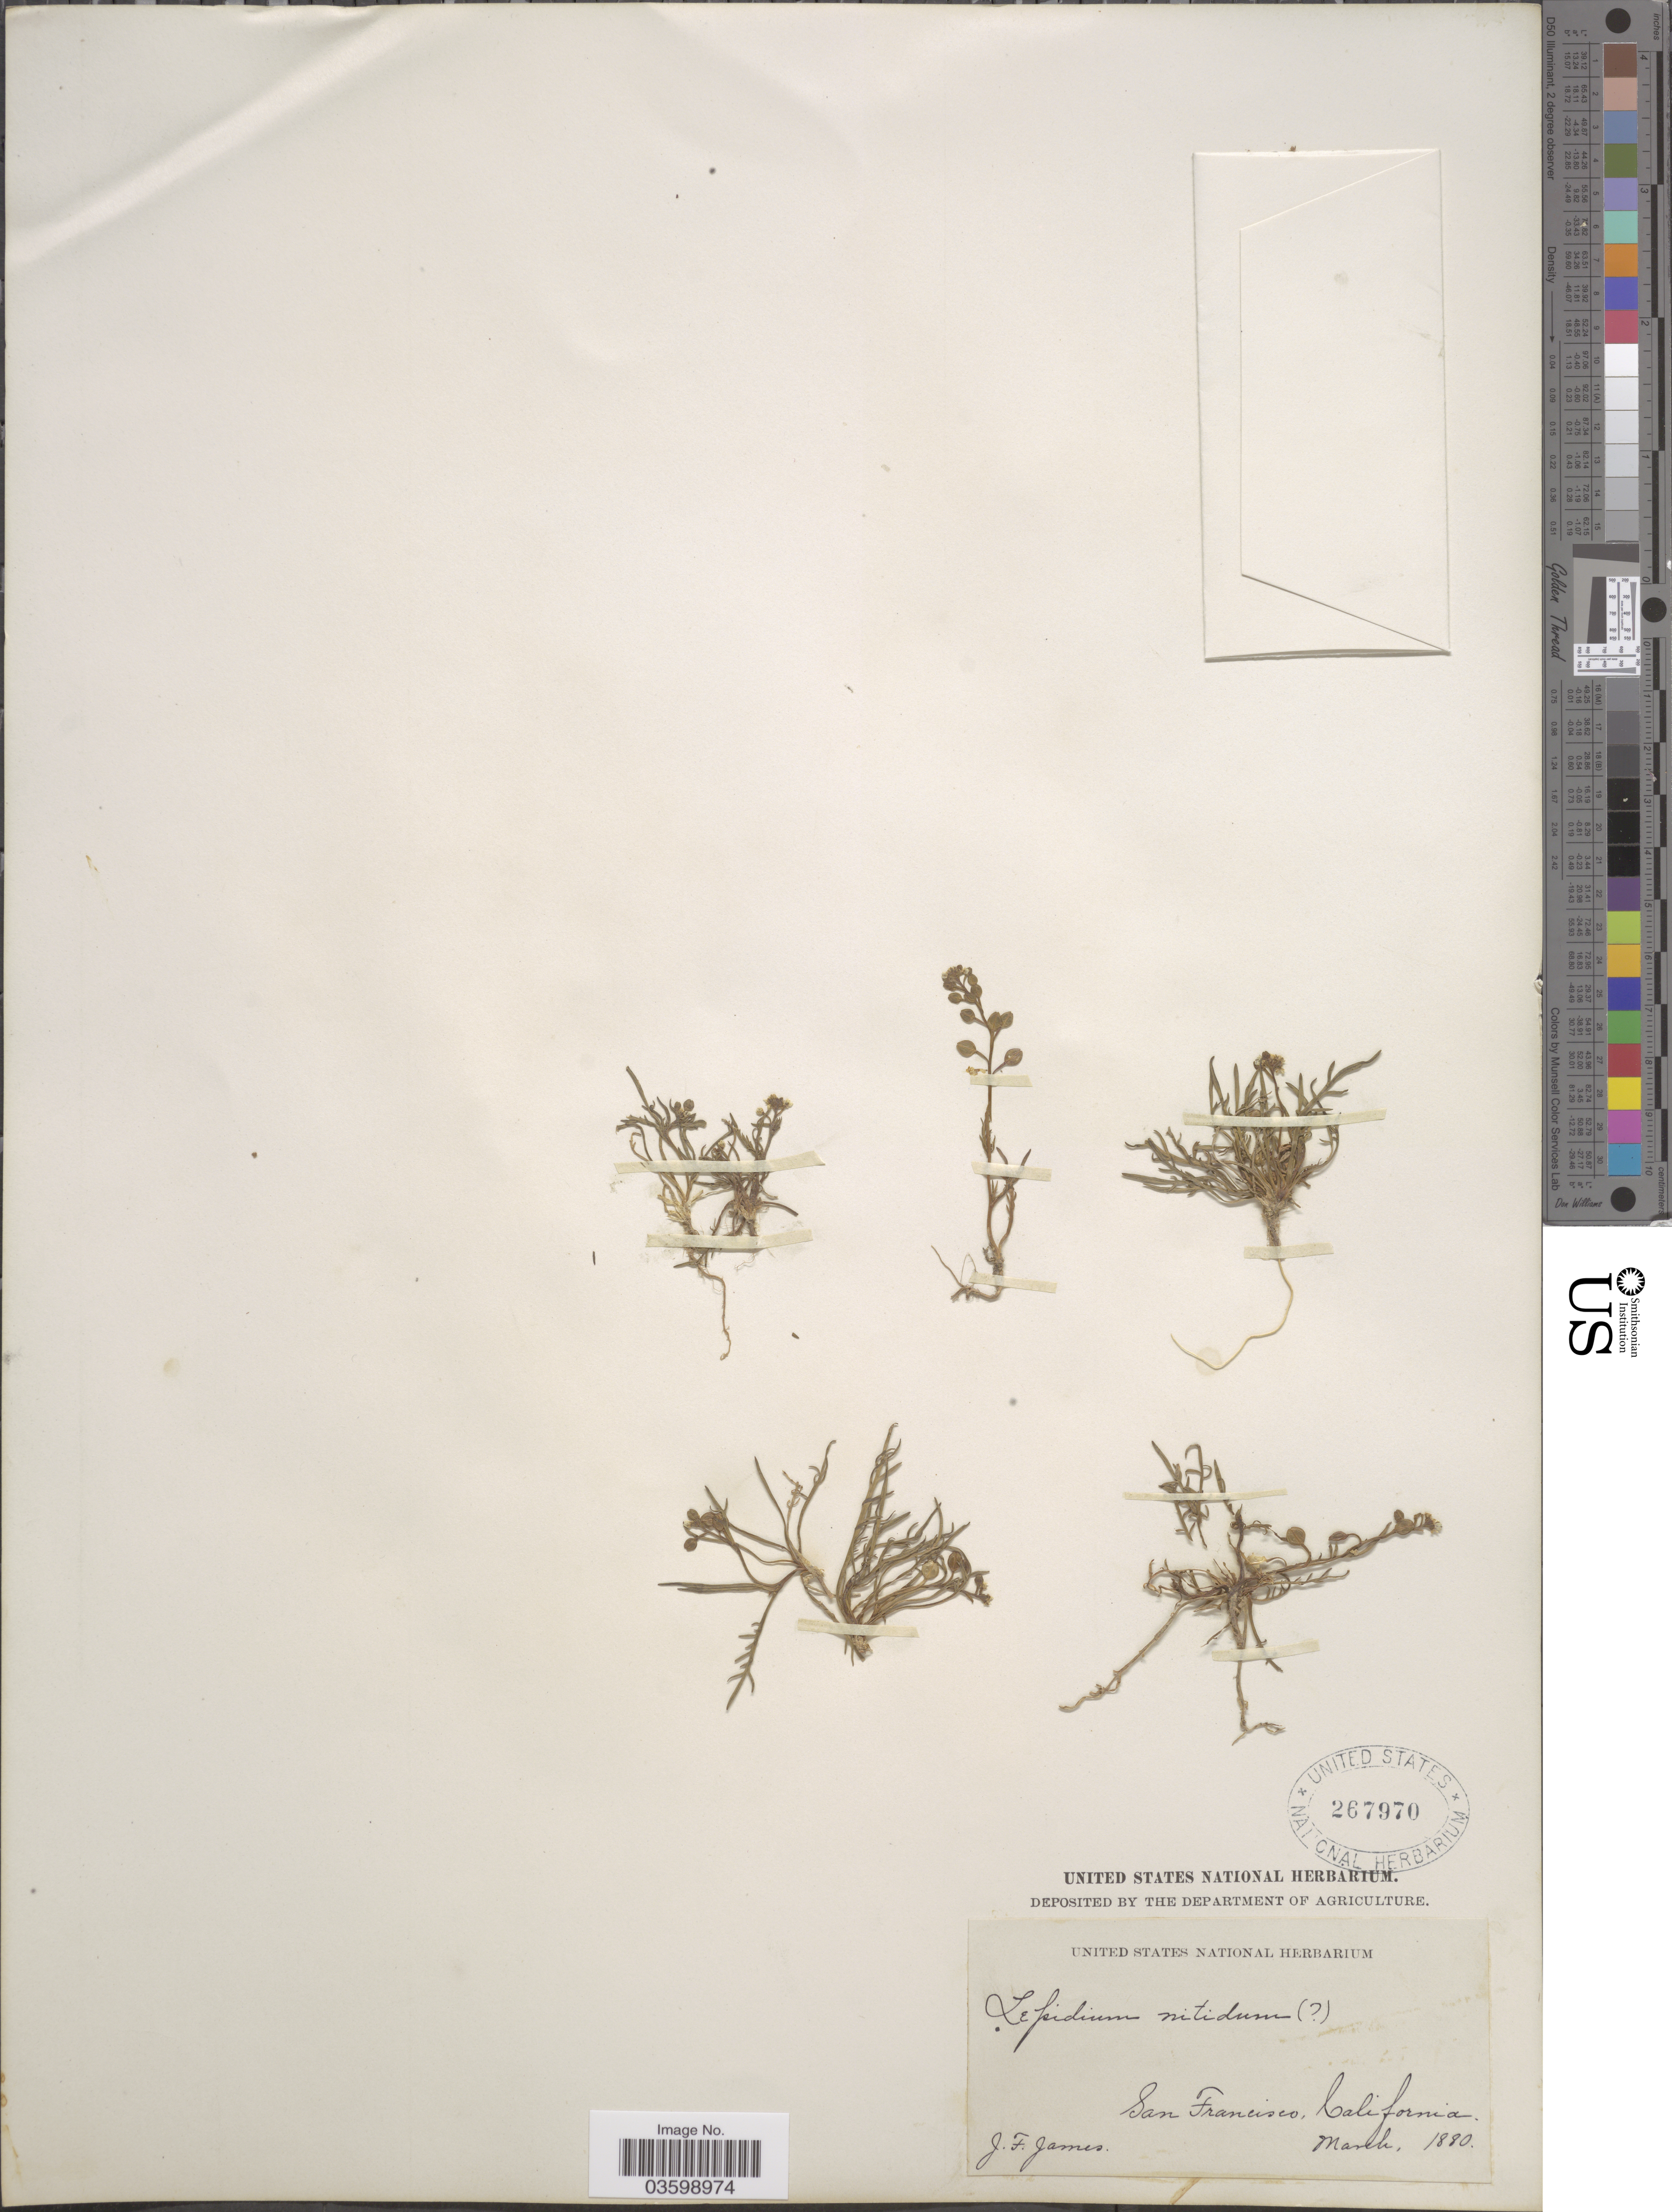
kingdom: Plantae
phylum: Tracheophyta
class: Magnoliopsida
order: Brassicales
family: Brassicaceae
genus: Lepidium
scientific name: Lepidium nitidum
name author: Nutt.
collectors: J. James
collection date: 1880-03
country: United States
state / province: California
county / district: San Francisco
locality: San Francisco.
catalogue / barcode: US 267970